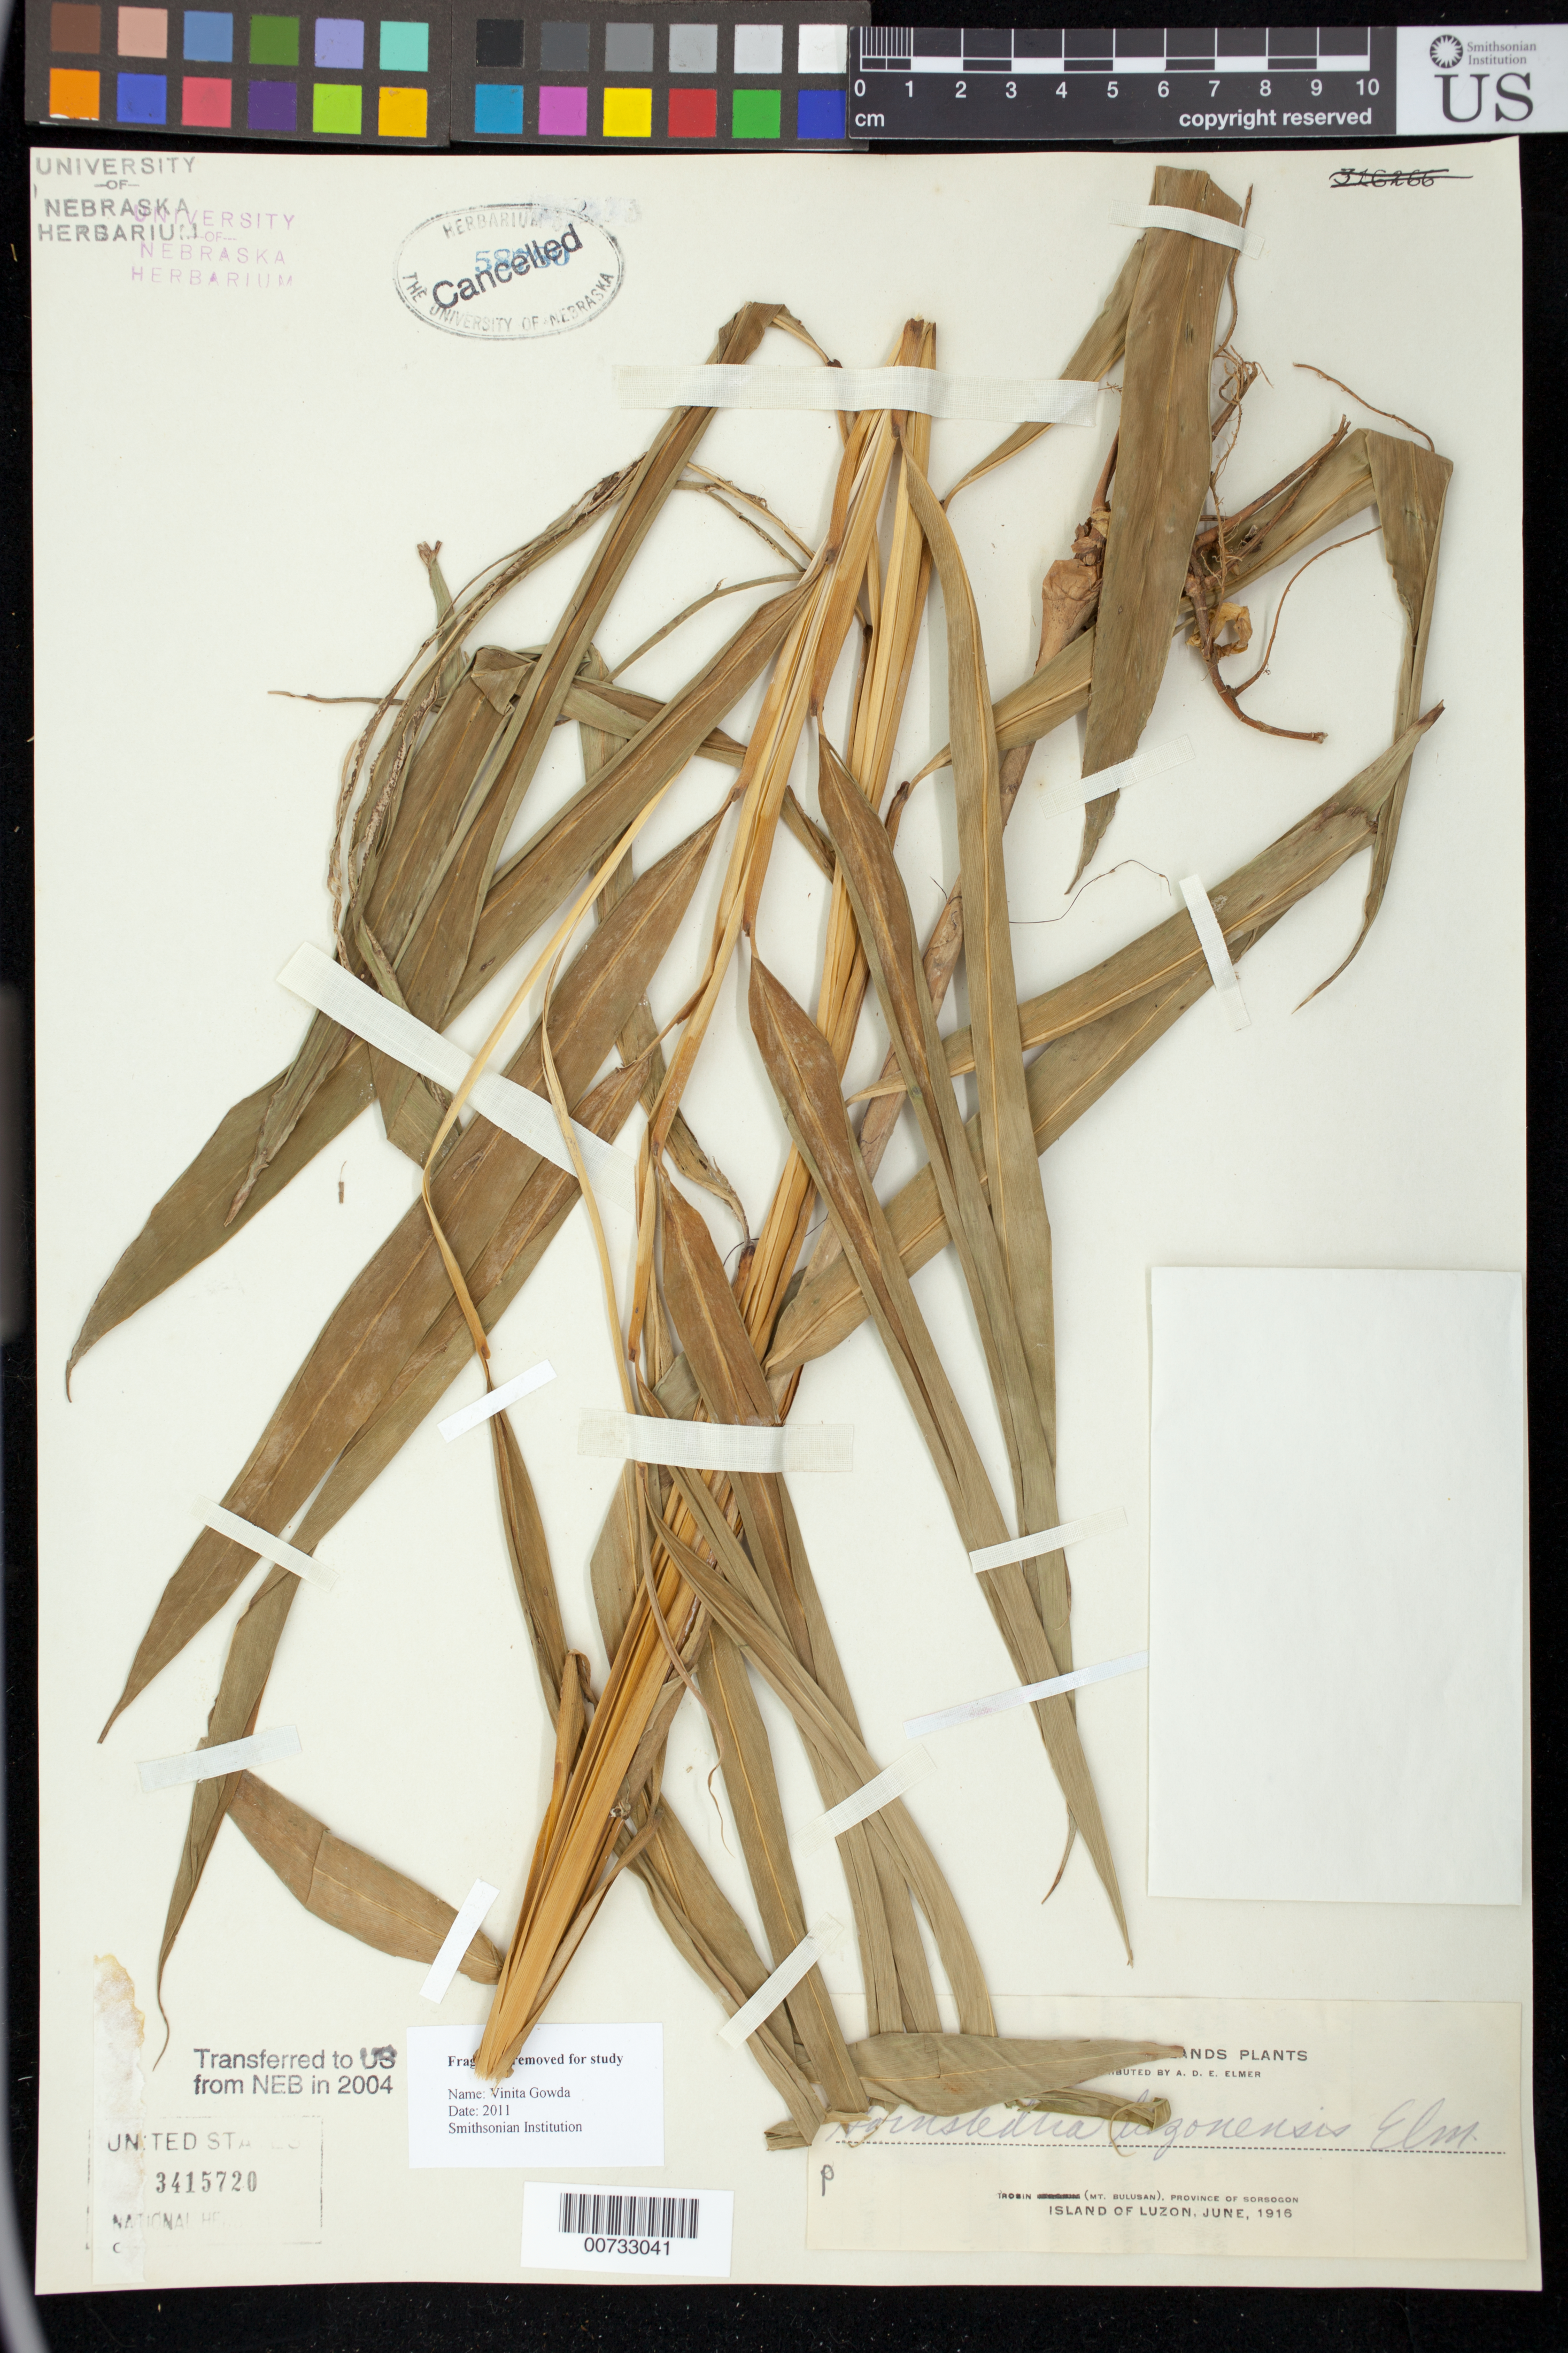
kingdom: Plantae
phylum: Tracheophyta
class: Liliopsida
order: Zingiberales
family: Zingiberaceae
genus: Hornstedtia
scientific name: Hornstedtia irosinensis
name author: Elmer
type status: Isosyntype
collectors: A. D. E. Elmer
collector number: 16263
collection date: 1916-06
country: Philippines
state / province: Bicol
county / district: Sorsogon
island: Luzon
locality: Irosin (Mt. Bulusan), Province of Sorsogon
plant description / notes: Annotated as "Hornstedtia luzonensis Elm.", name apparently never published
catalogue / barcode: US 3415720